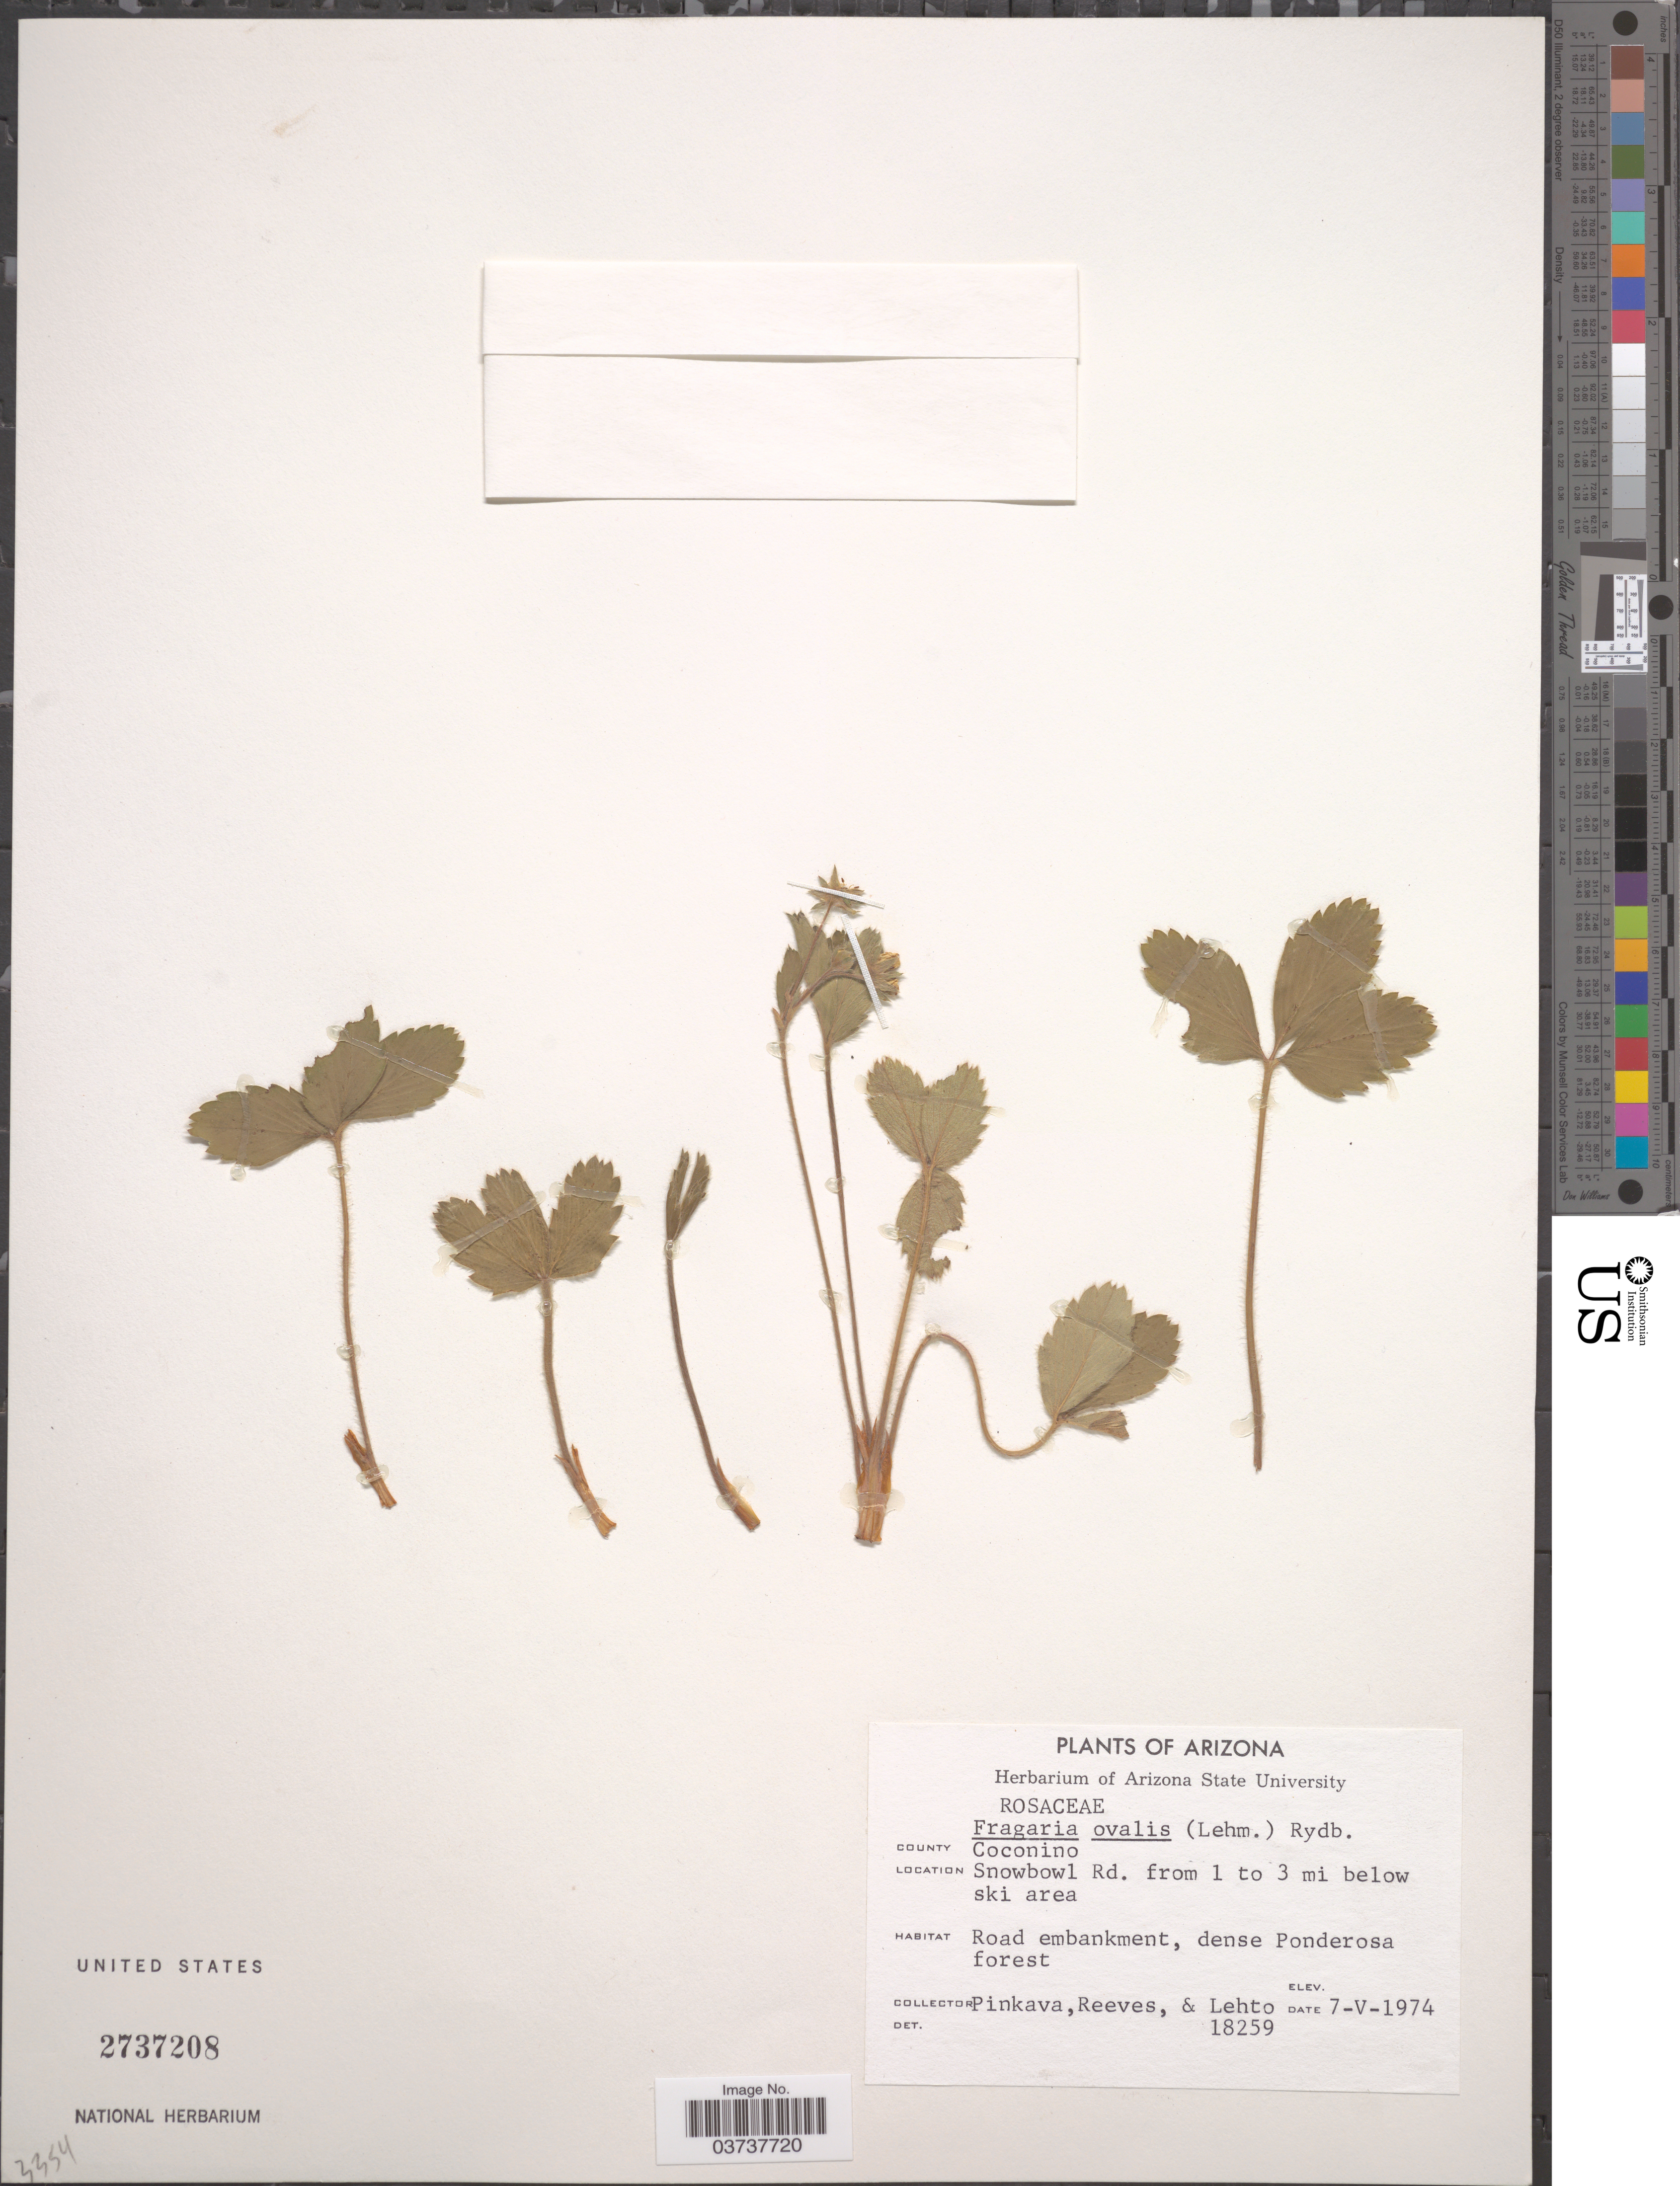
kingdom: Plantae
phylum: Tracheophyta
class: Magnoliopsida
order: Rosales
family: Rosaceae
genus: Fragaria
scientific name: Fragaria virginiana subsp. glauca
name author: (S. Watson) Staudt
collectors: -. Pinkava, -. Reeves & -. Lehto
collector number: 18259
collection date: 1974-05-07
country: United States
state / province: Arizona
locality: County Coconino. Snowbowl Rd. from 1 to 3 mi below ski area.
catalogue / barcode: US 2737208